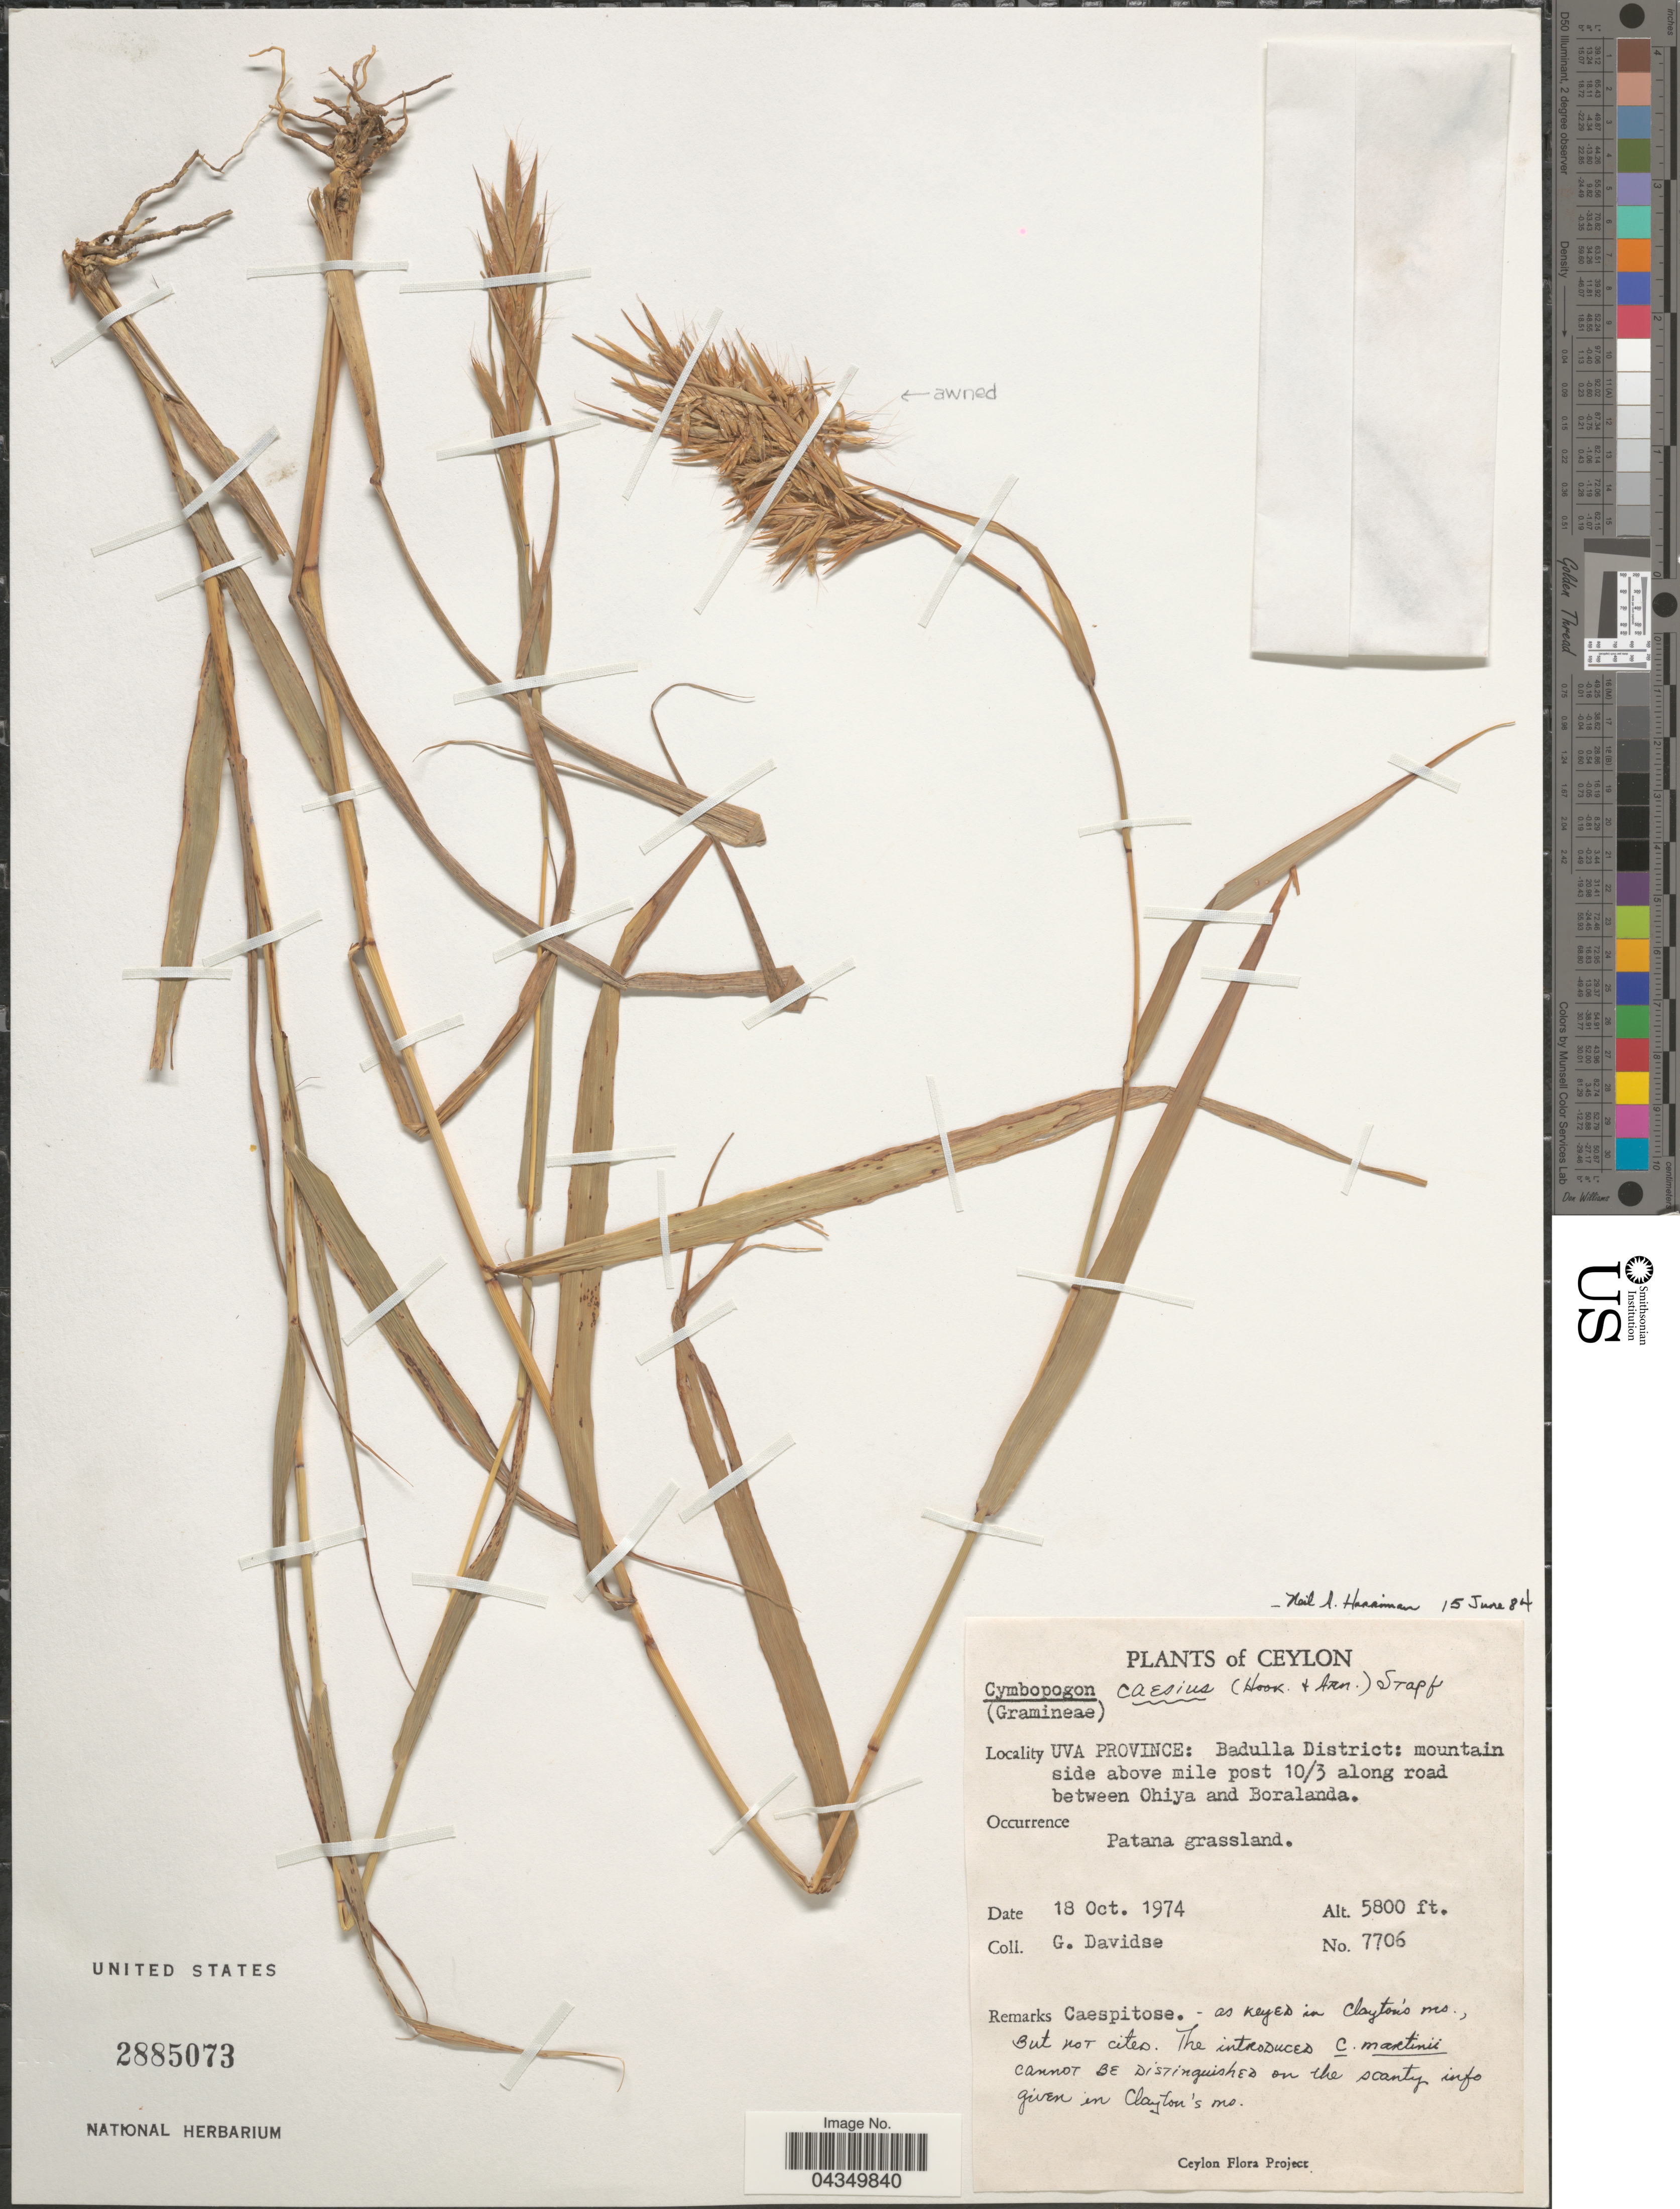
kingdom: Plantae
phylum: Tracheophyta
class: Liliopsida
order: Poales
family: Poaceae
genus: Cymbopogon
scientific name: Cymbopogon caesius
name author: (Nees ex Hook. & Arn.) Stapf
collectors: G. Davidse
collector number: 7706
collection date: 1974-10-18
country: Sri Lanka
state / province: Uva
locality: Ceylon. Badulla District: mountain side above mile post 10/3 along road between Ohiya and Boralanda.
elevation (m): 1768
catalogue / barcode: US 2885073